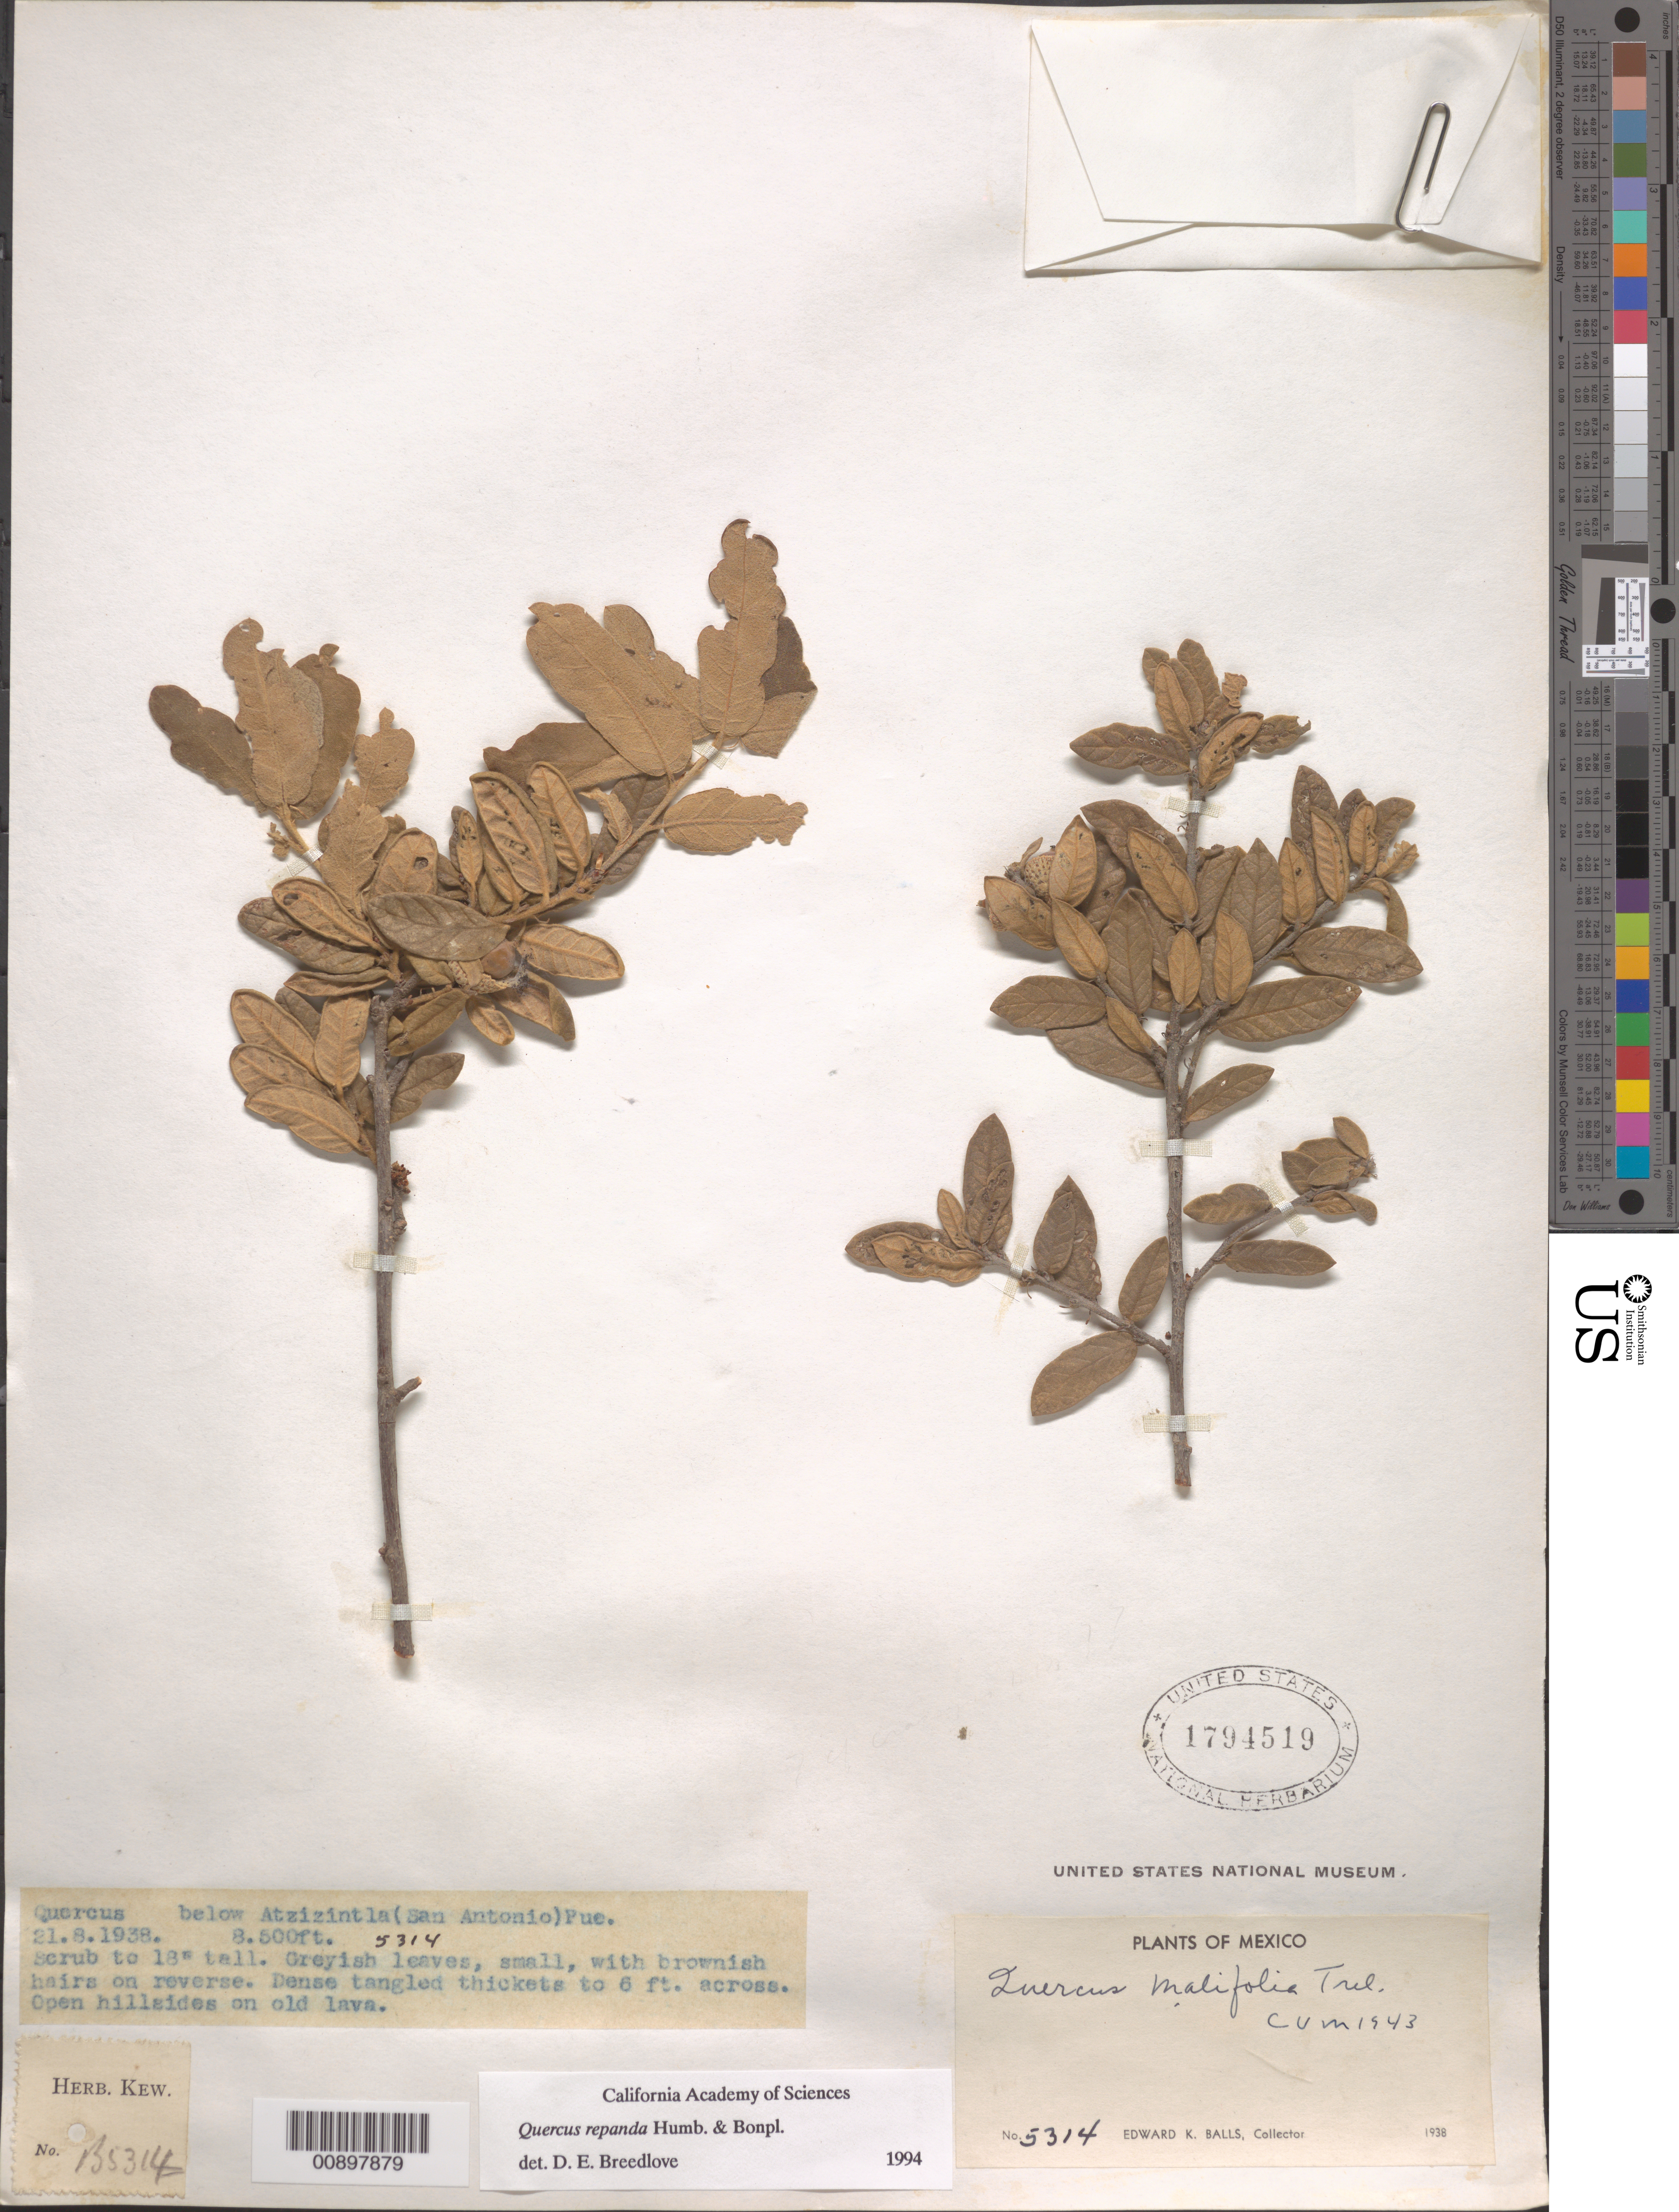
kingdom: Plantae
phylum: Tracheophyta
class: Magnoliopsida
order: Fagales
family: Fagaceae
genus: Quercus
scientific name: Quercus repanda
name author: Humb. & Bonpl.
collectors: E. K. Balls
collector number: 5314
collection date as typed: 21 Aug 1938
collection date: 1938-08-21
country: Mexico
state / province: Puebla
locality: Below Atzizintla (San Antonio) Puebla.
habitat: Open hillsides on old lava.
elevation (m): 2591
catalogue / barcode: US 1794519